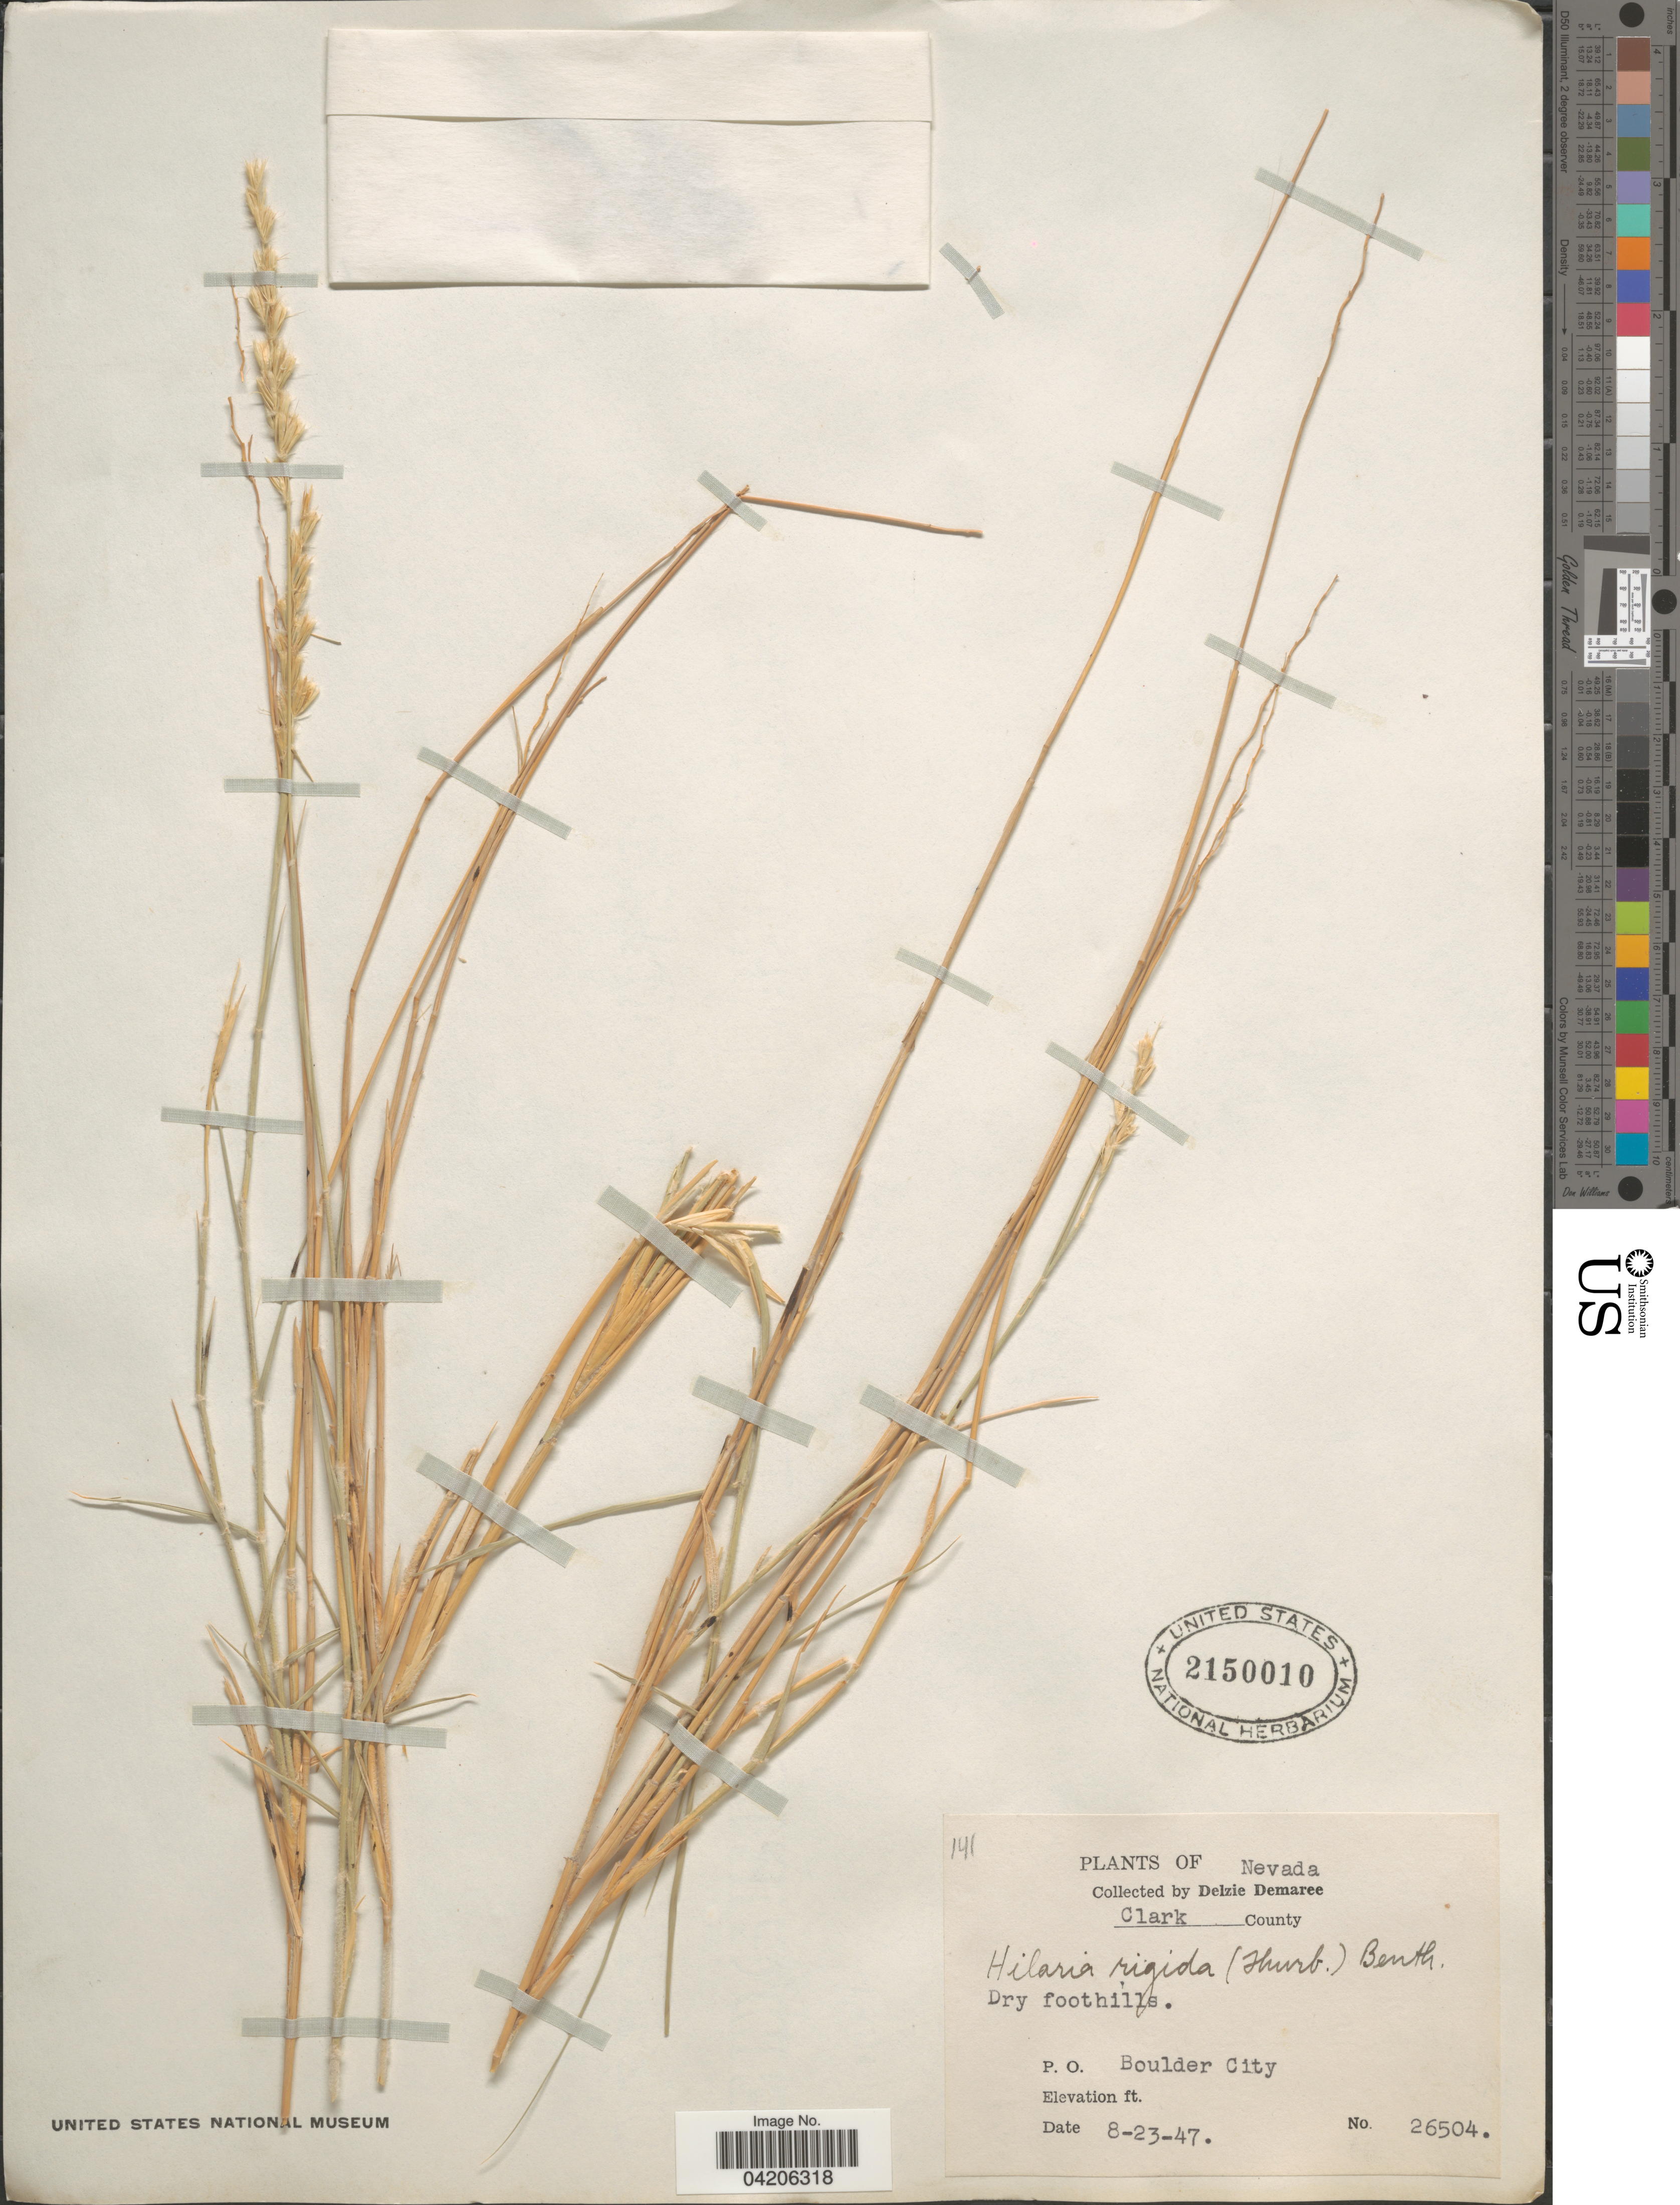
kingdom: Plantae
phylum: Tracheophyta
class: Liliopsida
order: Poales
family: Poaceae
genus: Hilaria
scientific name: Hilaria rigida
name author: (Thurb.) Benth. ex Scribn.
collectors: D. Demaree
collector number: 141/26504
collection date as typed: Transcribed d/m/y: 23/8/47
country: United States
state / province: Nevada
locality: Clark County. P. O. Boulder City.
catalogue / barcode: US 2150010